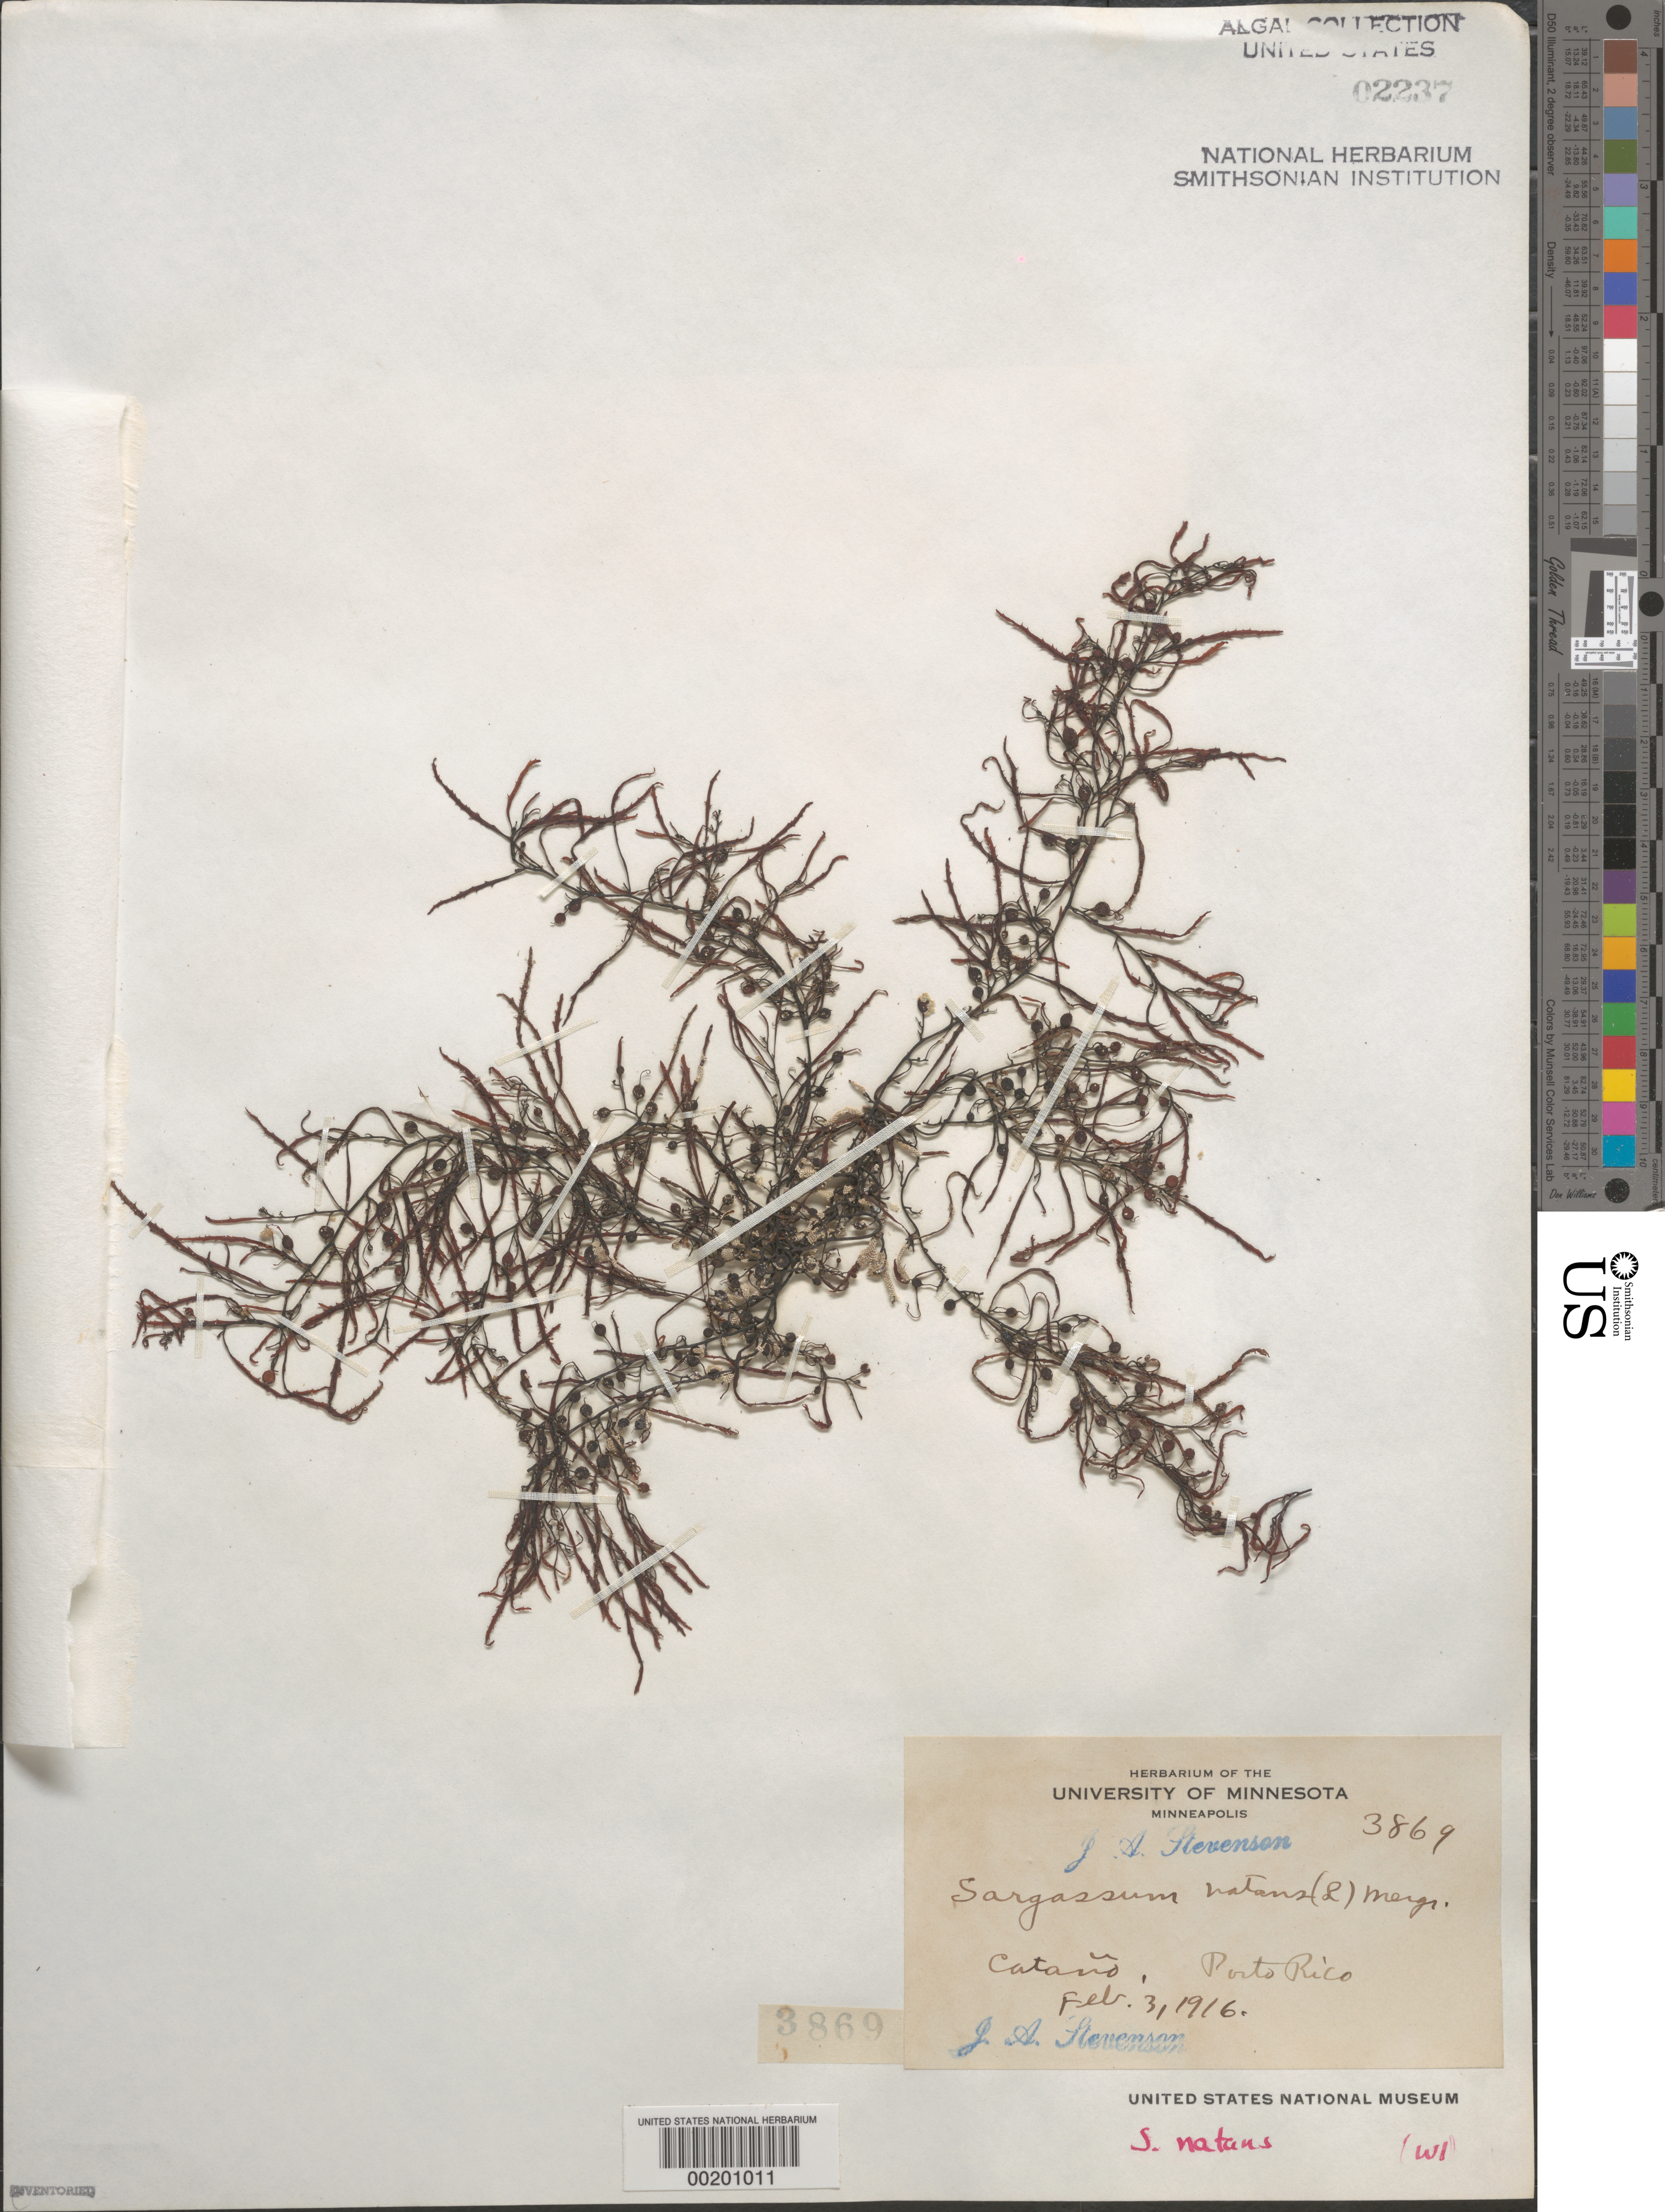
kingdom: Chromista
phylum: Ochrophyta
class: Phaeophyceae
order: Fucales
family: Sargassaceae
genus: Sargassum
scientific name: Sargassum natans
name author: (L.) Gaillon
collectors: T. Stephenson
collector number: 3869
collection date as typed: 03 Feb 1916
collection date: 1916-02-03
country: Puerto Rico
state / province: San Juan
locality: Catano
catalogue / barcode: US 2237